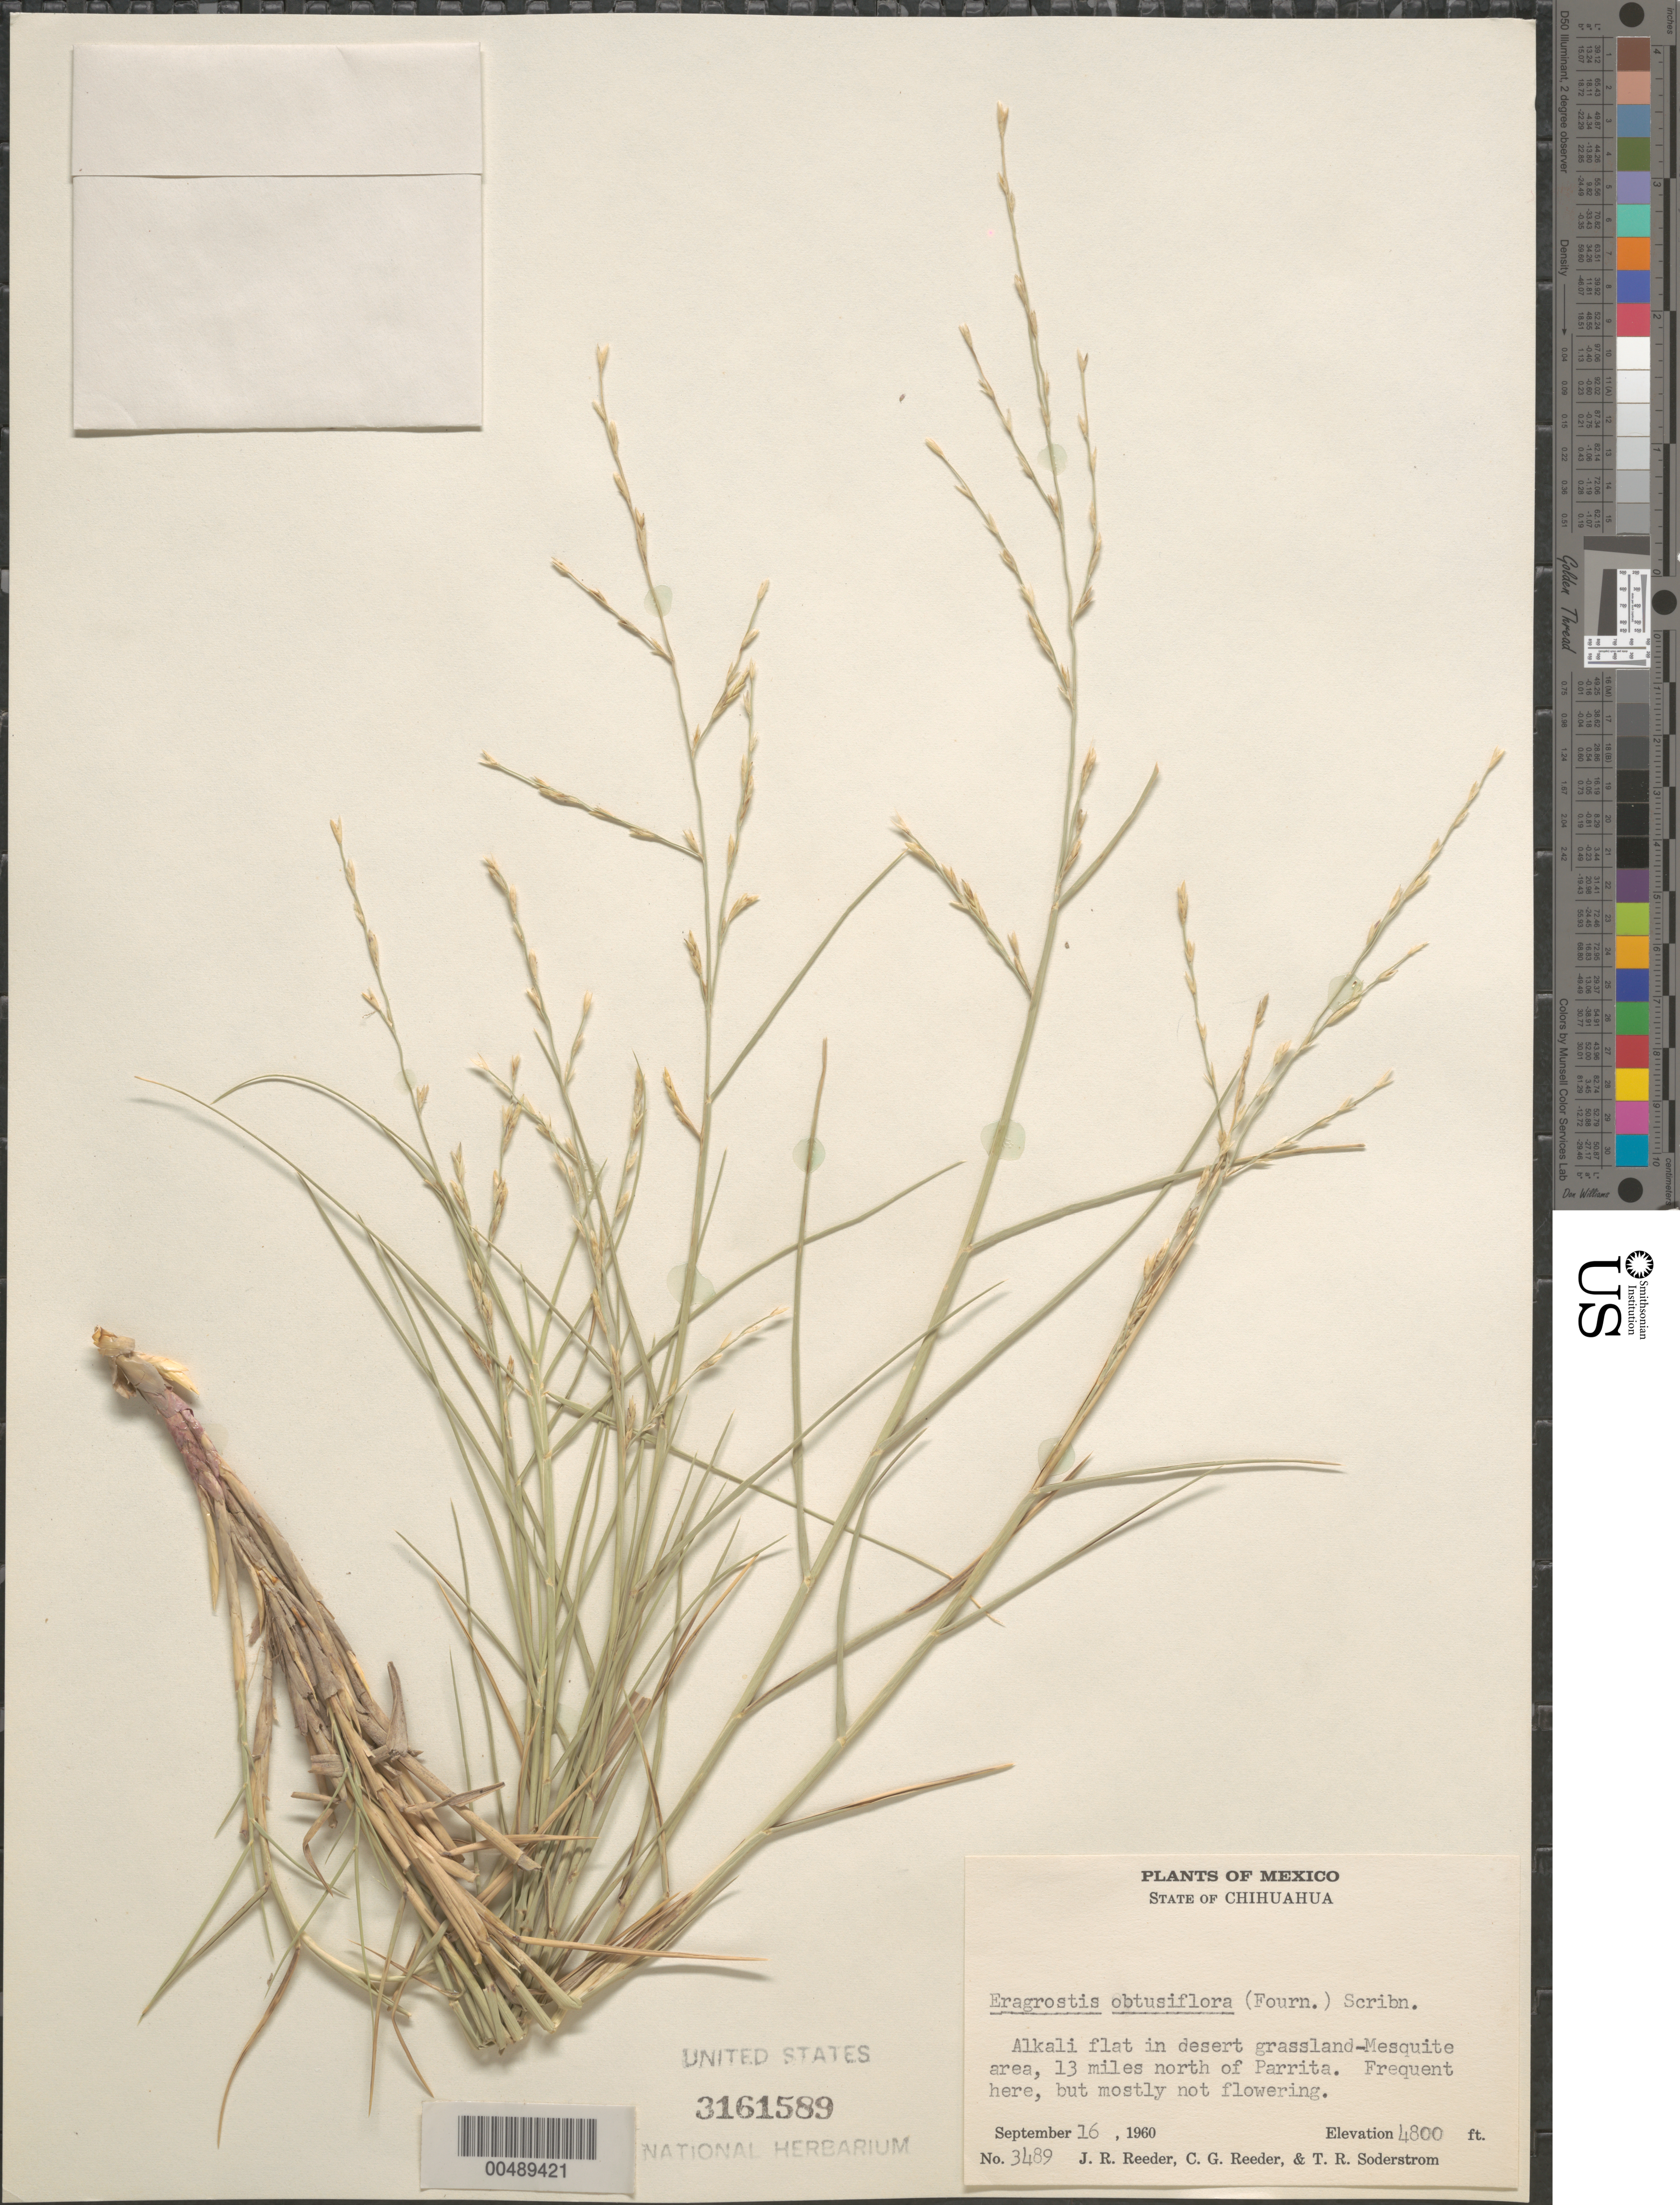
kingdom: Plantae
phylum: Tracheophyta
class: Liliopsida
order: Poales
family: Poaceae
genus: Eragrostis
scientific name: Eragrostis obtusiflora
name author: (E. Fourn.) Scribn.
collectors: J. R. Reeder, C. G. Reeder & T. R. Soderstrom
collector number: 3489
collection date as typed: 16 Sep 1960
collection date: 1960-09-16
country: Mexico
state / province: Chihuahua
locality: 13 mi N of Parrita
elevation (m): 1463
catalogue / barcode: US 3161589